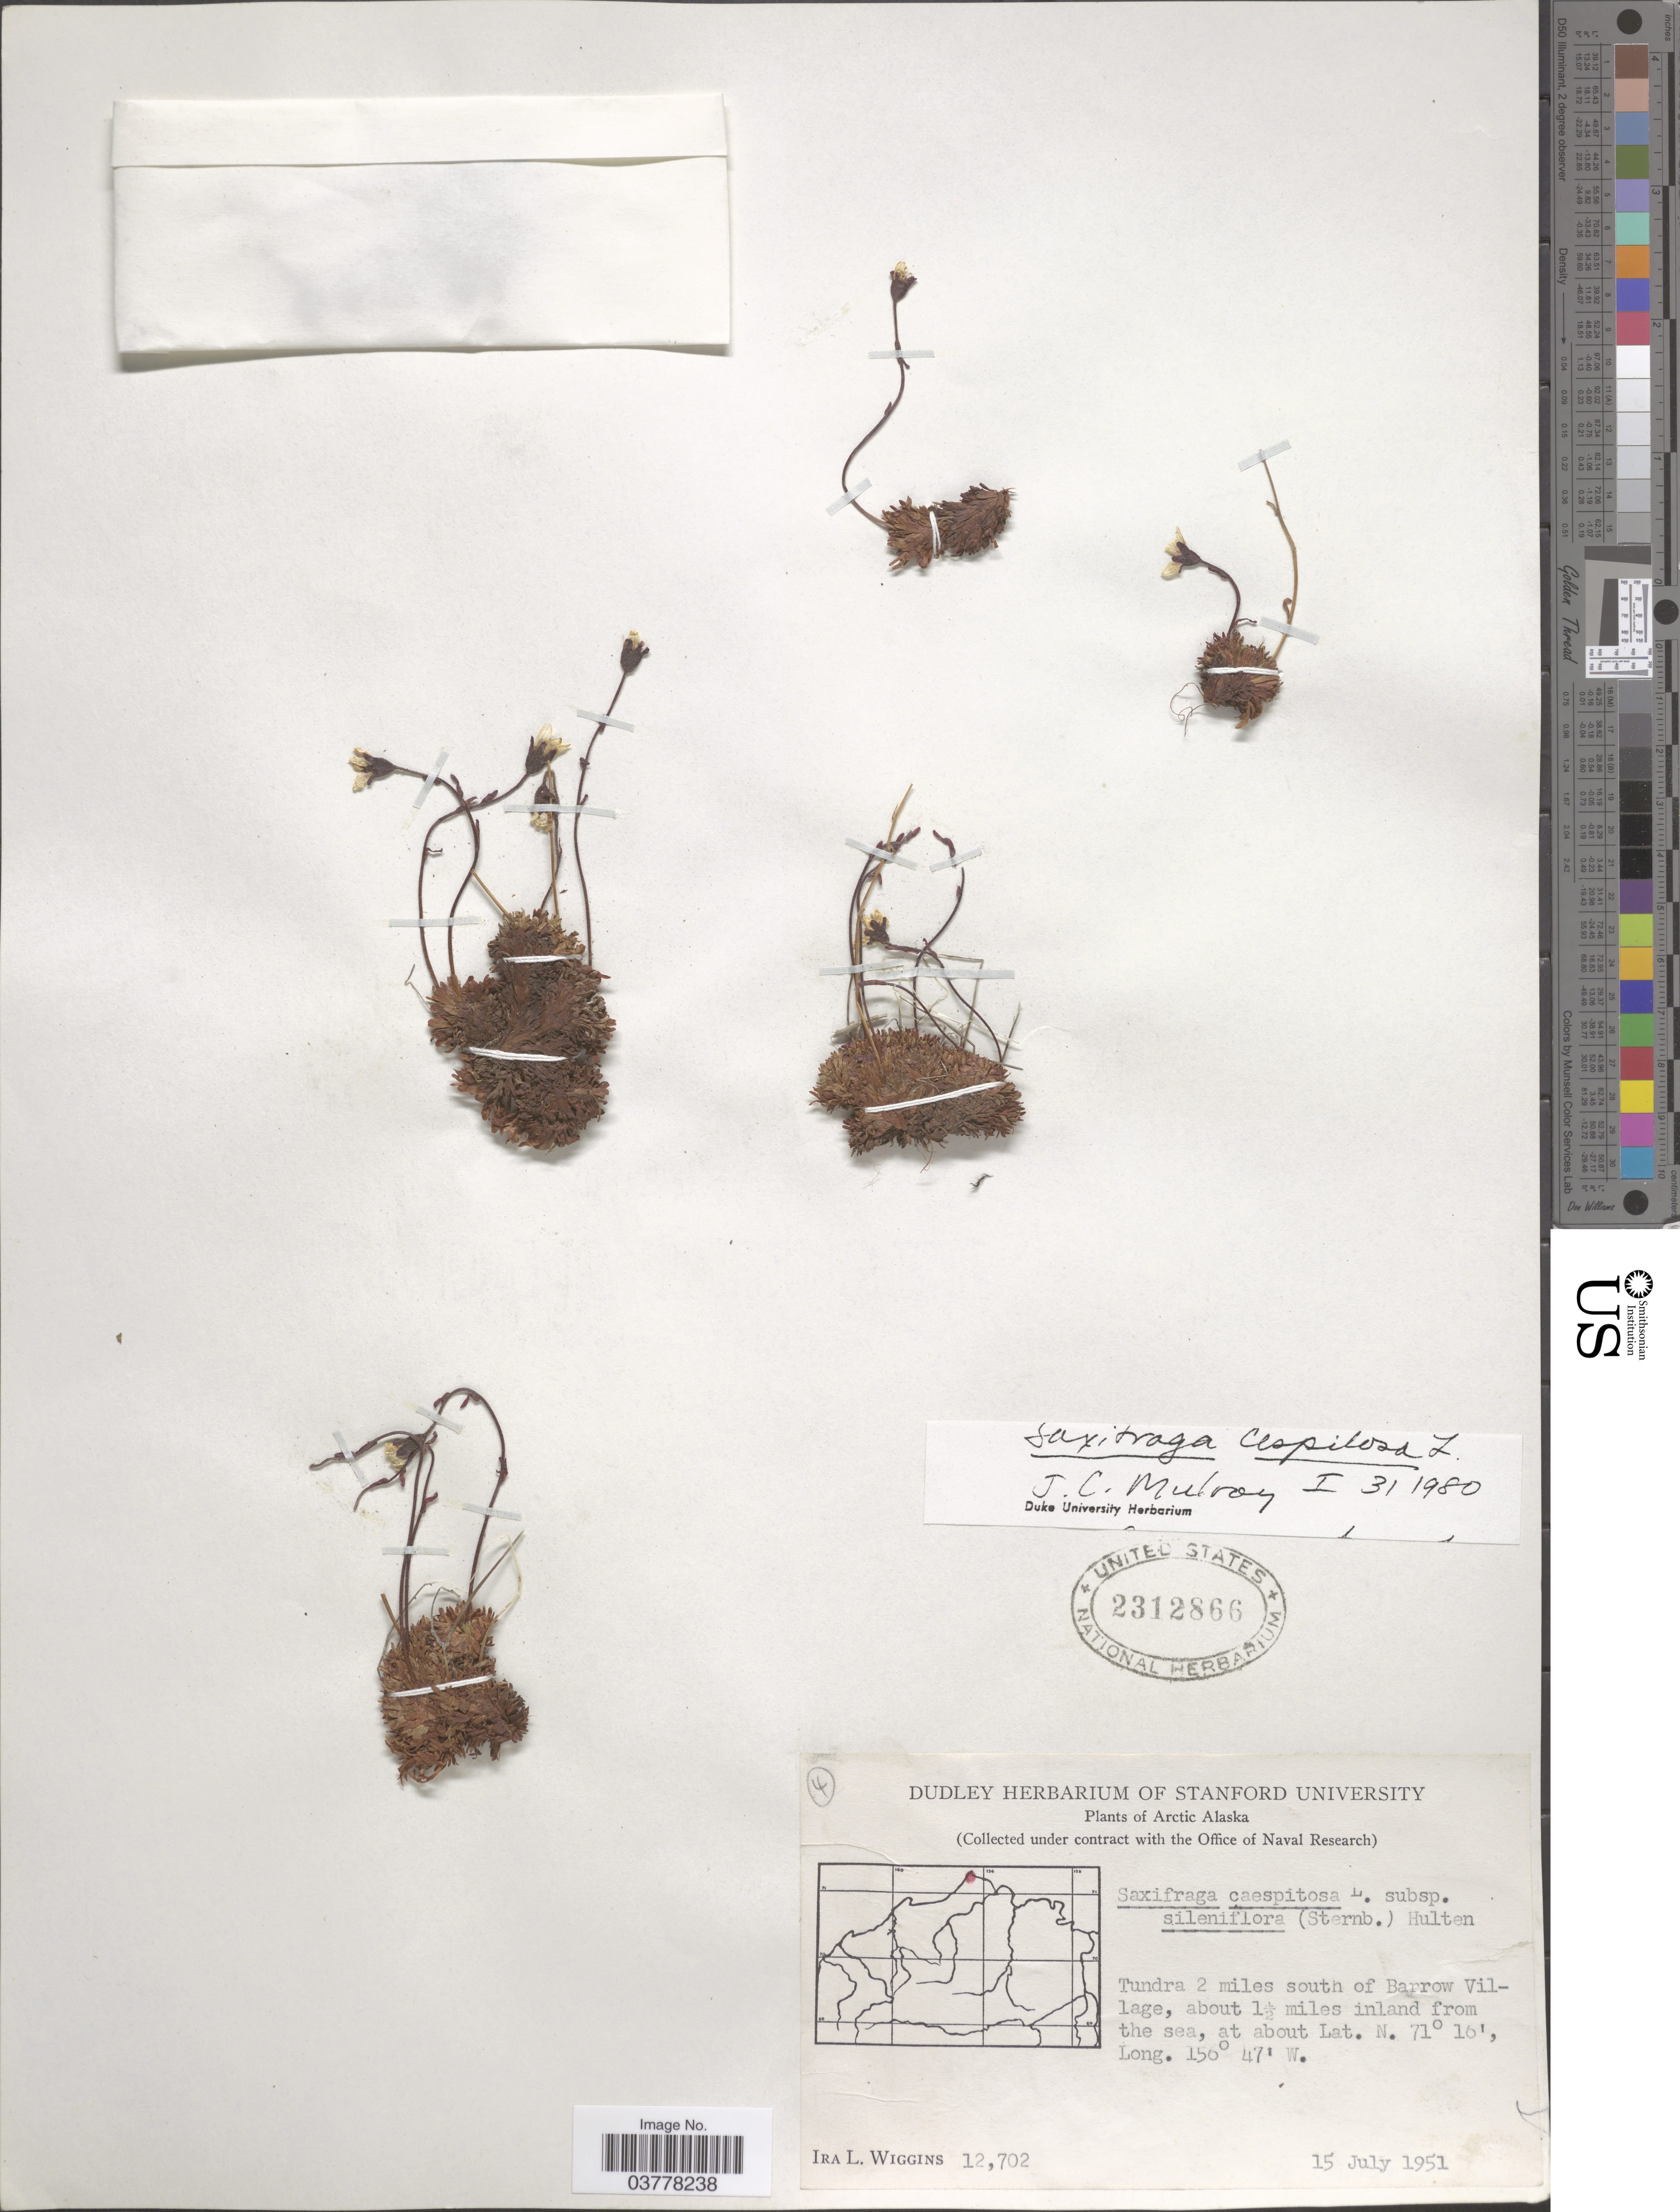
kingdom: Plantae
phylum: Tracheophyta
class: Magnoliopsida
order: Saxifragales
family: Saxifragaceae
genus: Saxifraga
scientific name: Saxifraga caespitosa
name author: L.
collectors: I. L. Wiggins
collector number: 12702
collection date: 1951-07-15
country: United States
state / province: Alaska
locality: Arctic Alaska. Tundra 2 miles south of Barrow Village, about 1½ miles inland from the sea.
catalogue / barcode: US 2312866